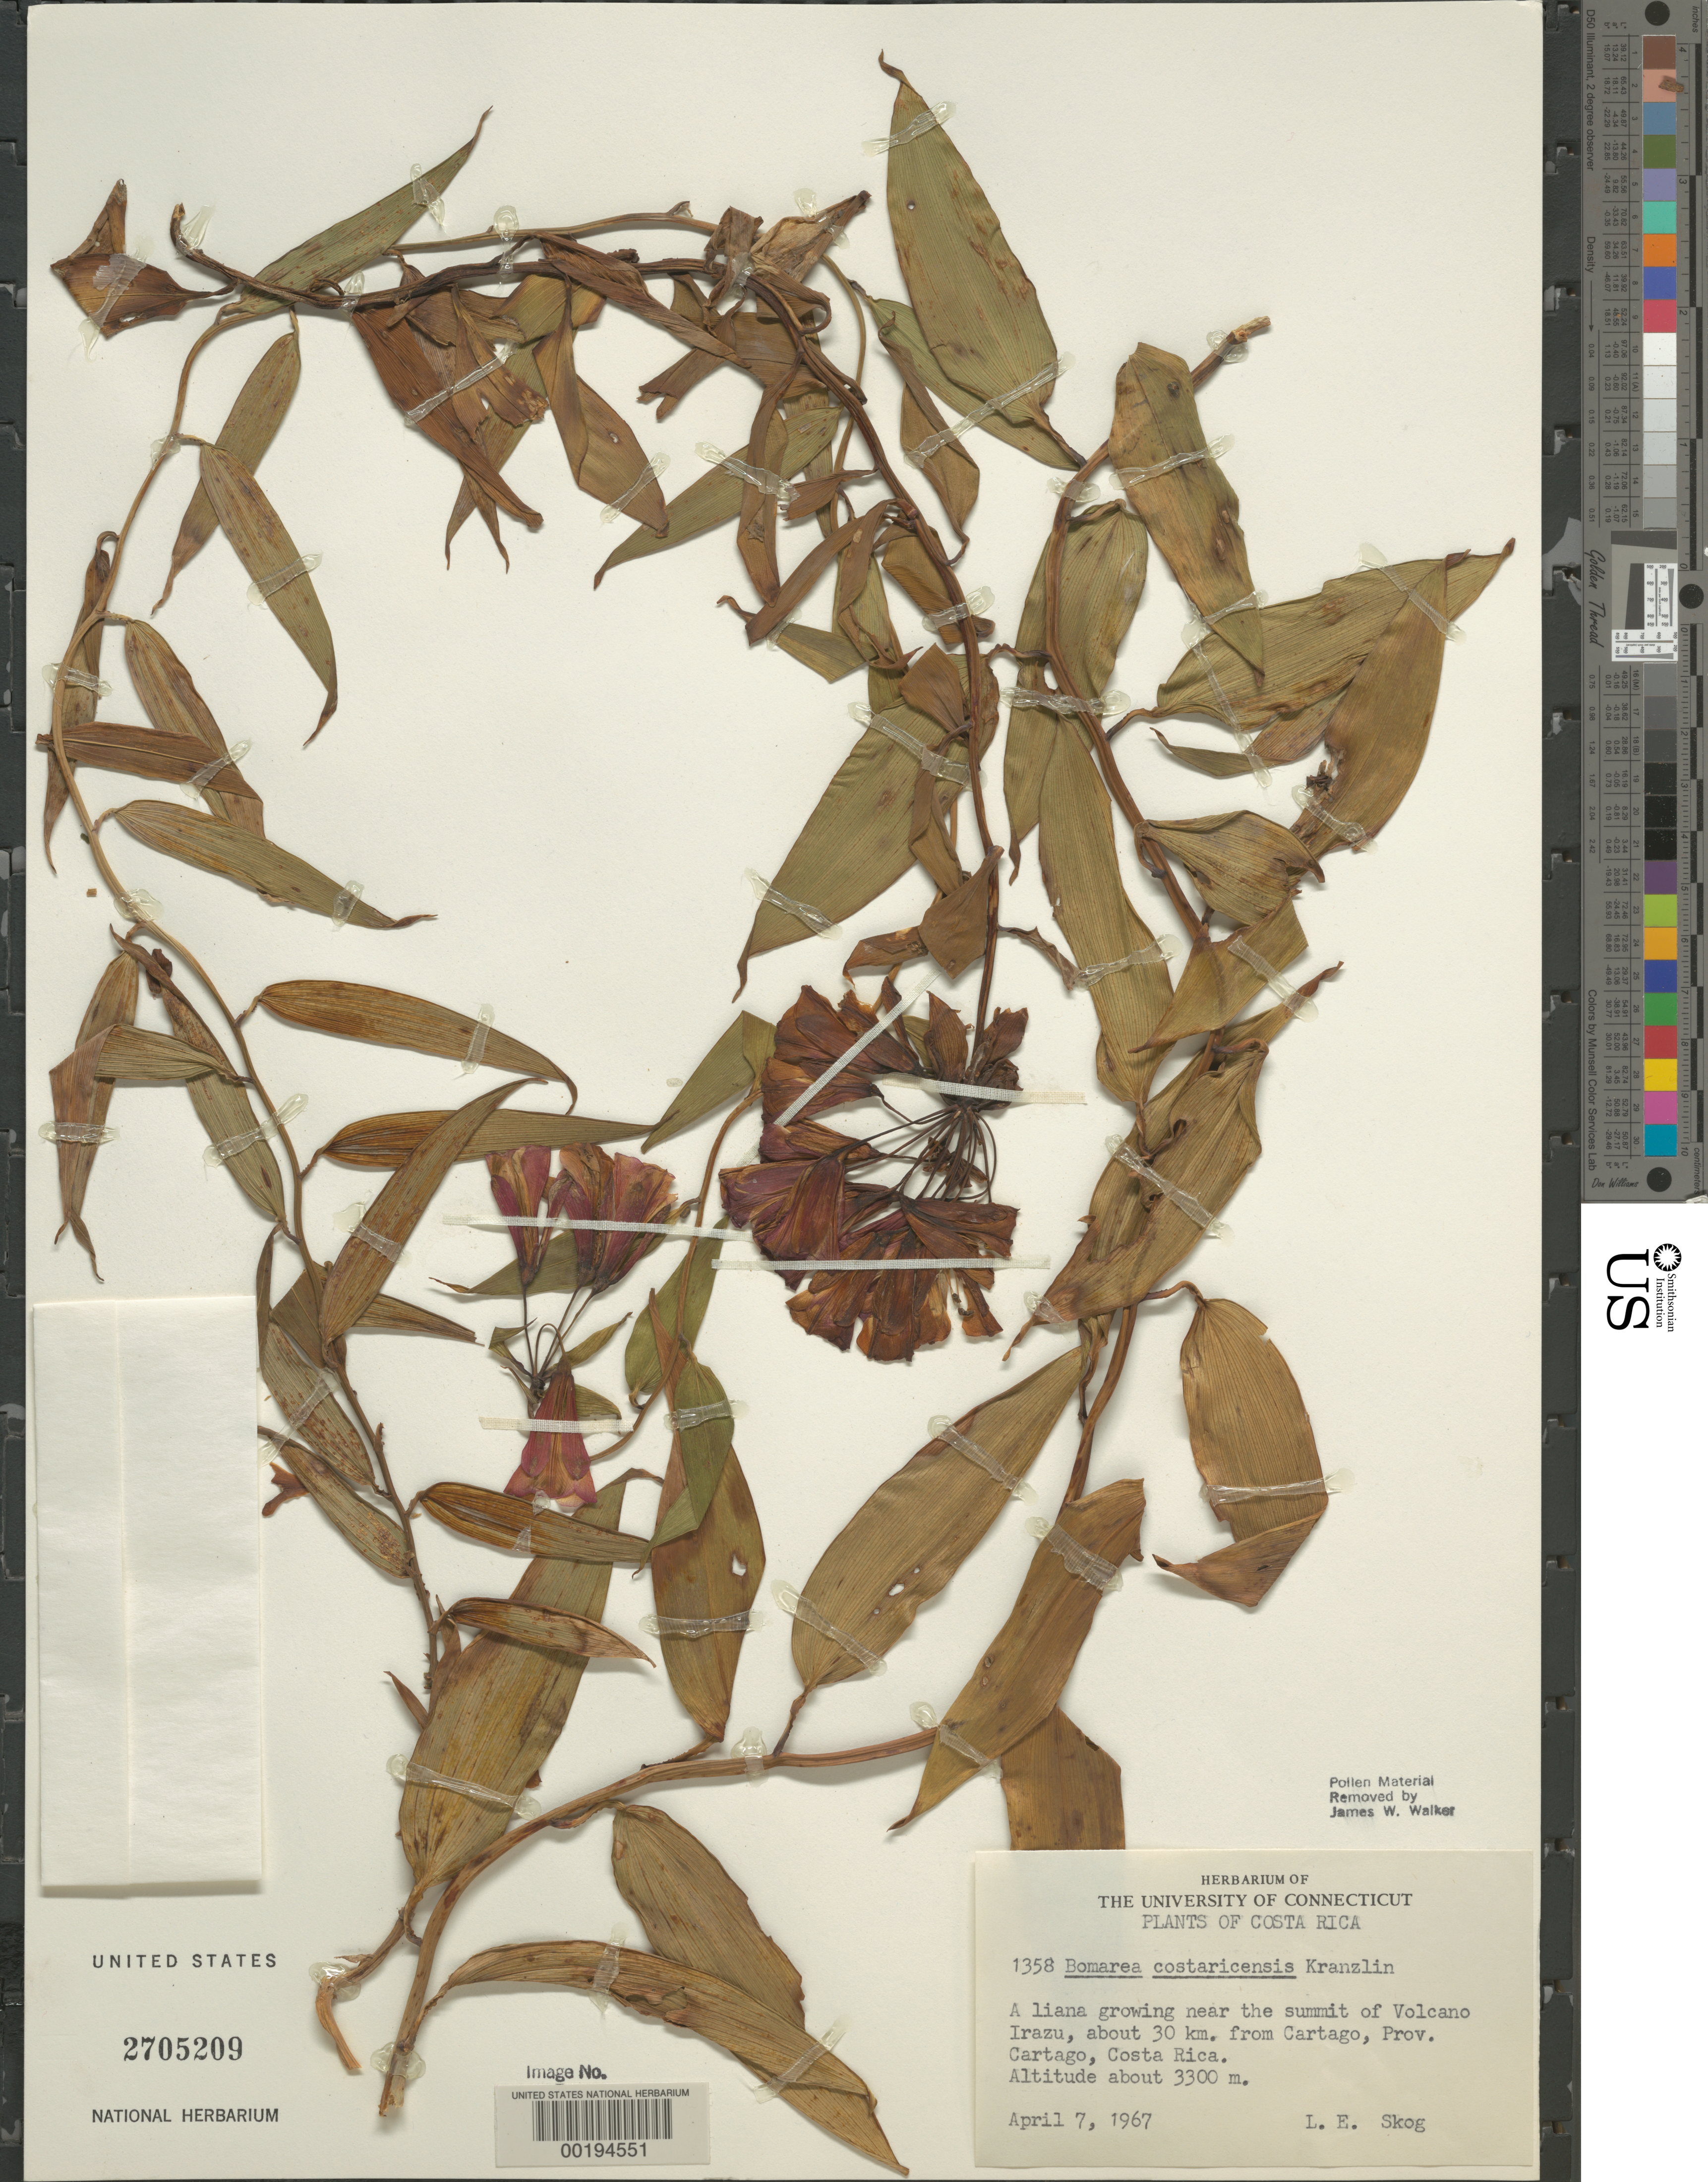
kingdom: Plantae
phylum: Tracheophyta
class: Liliopsida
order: Liliales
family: Alstroemeriaceae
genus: Bomarea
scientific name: Bomarea costaricensis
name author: Kraenzl.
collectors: L. E. Skog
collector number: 1358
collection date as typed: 07 Apr 1967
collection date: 1967-04-07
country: Costa Rica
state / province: Cartago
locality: Near the summit of Volcano Irazu, about 30 km from Cartago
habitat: Summit of volcano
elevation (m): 3300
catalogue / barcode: US 2705209